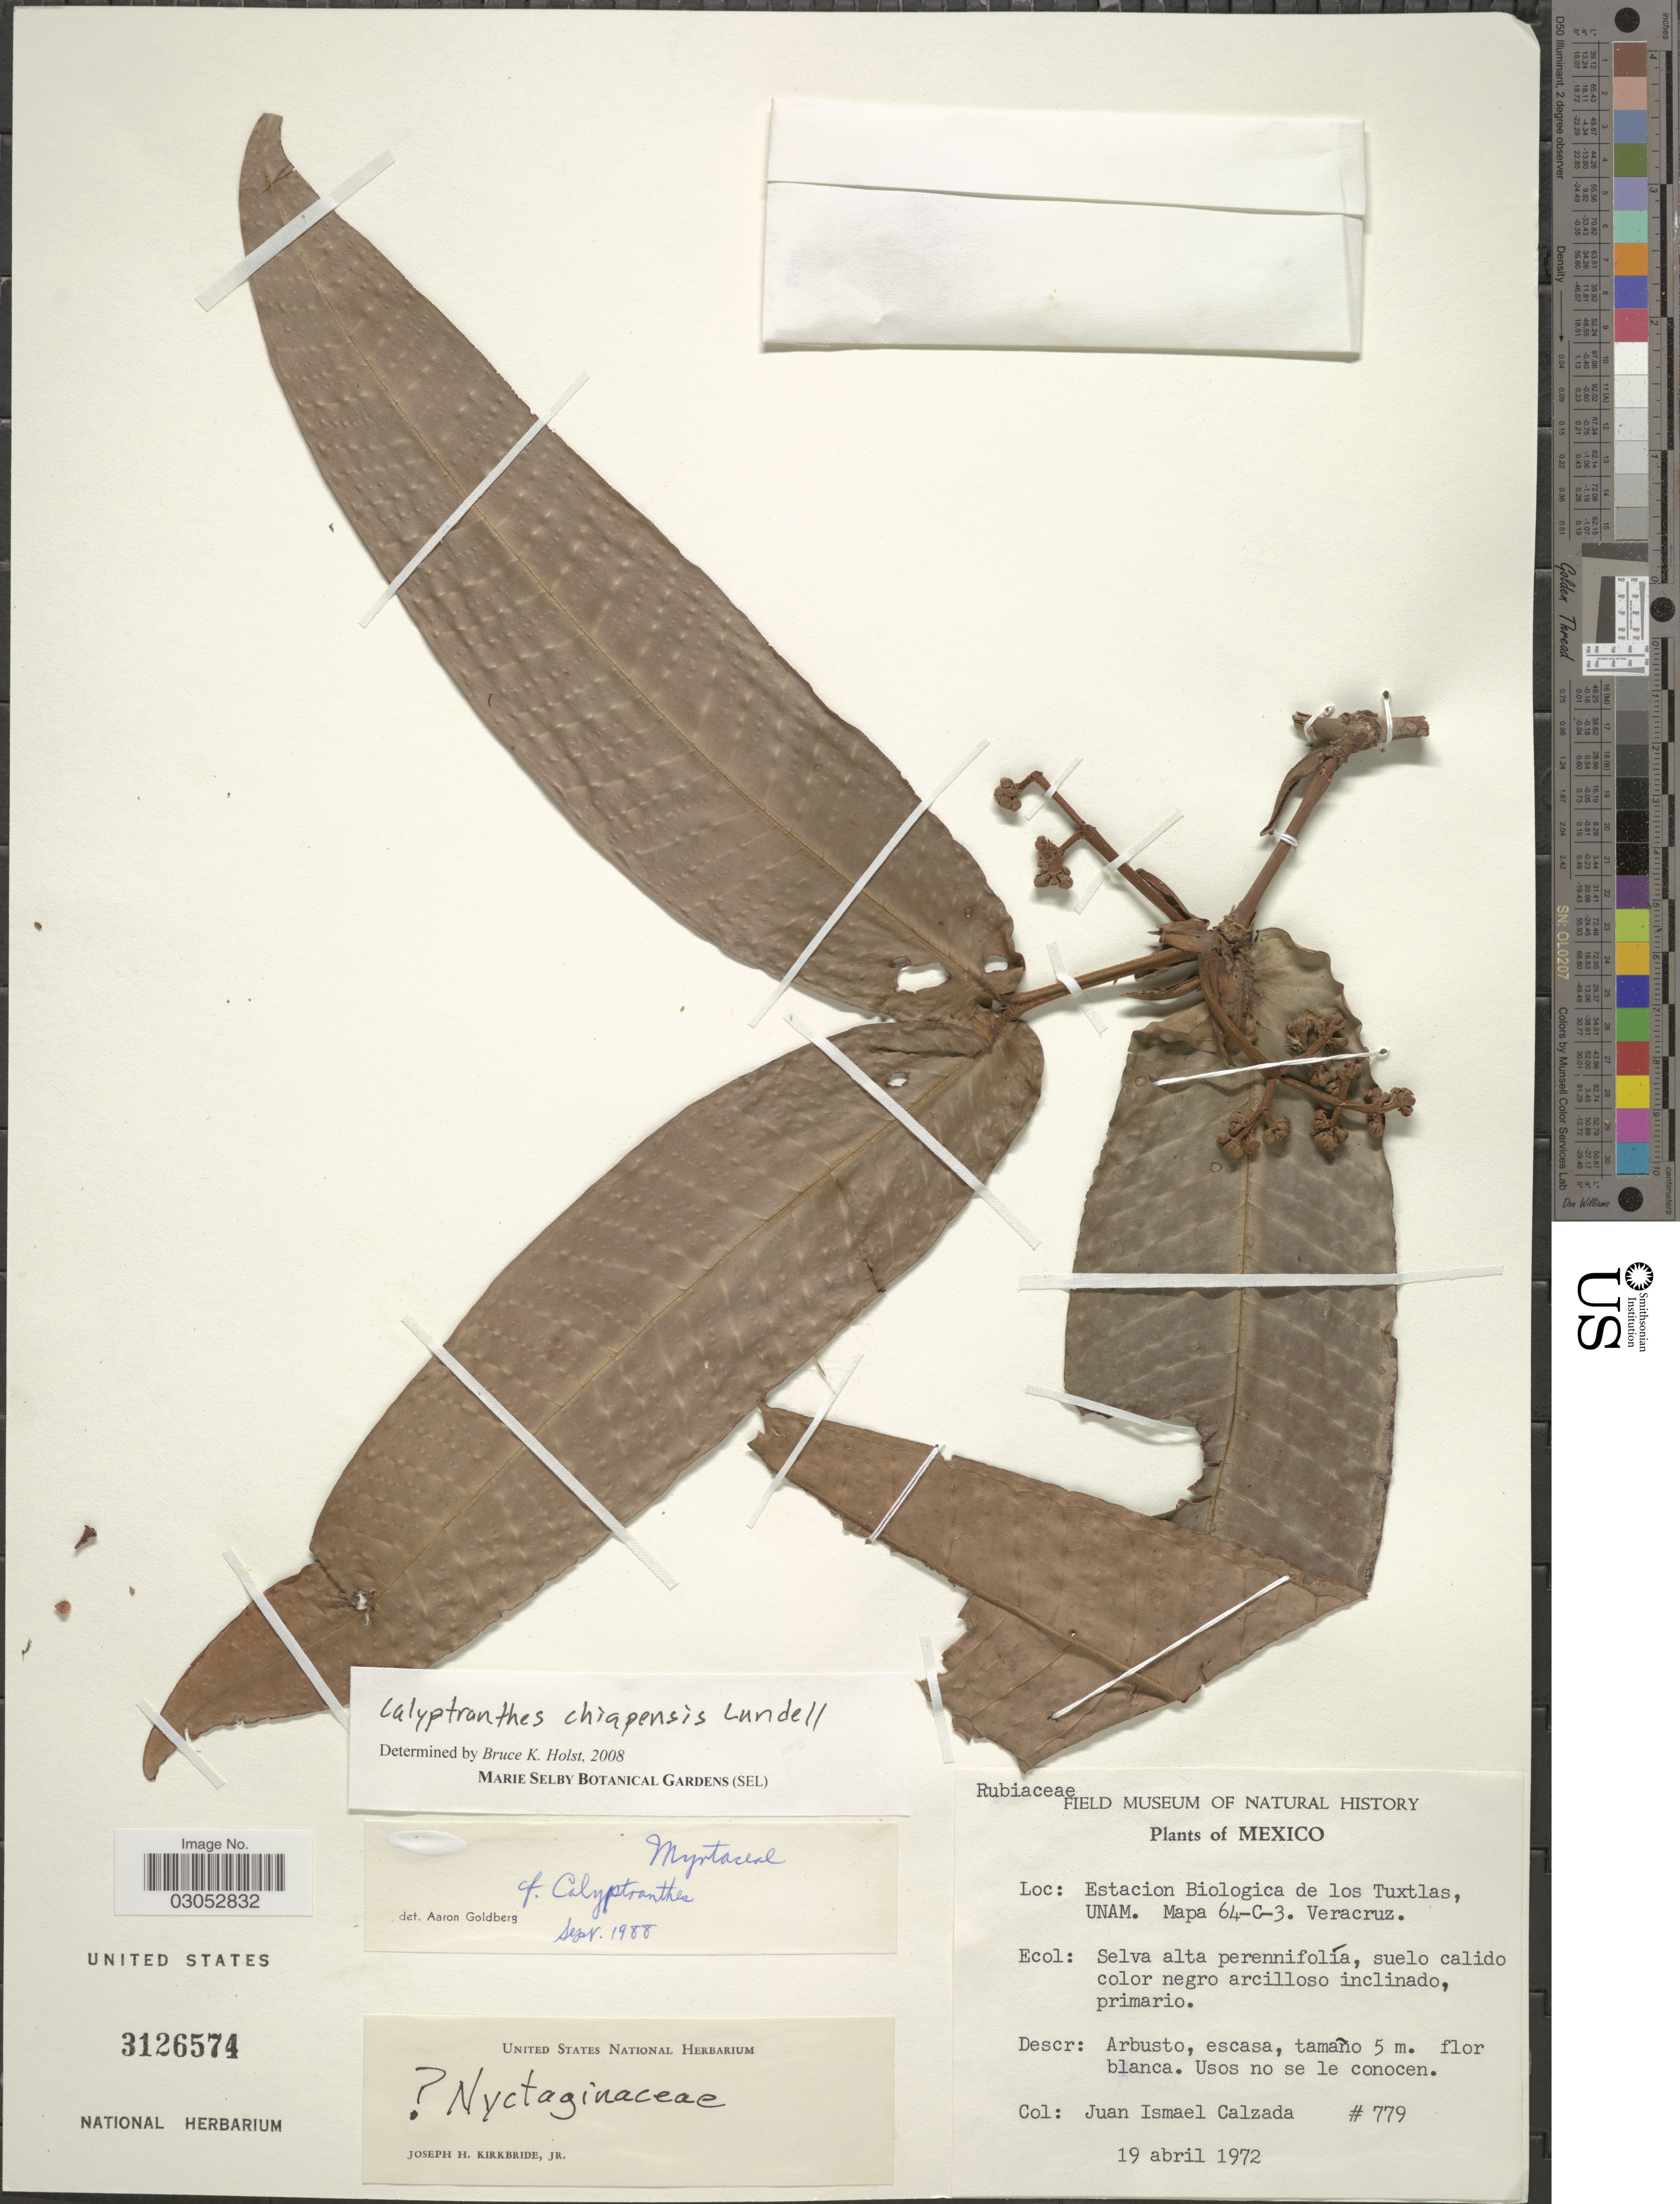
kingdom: Plantae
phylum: Tracheophyta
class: Magnoliopsida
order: Myrtales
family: Myrtaceae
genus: Myrcia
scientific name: Myrcia bartlettii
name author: (Standl.) A.R. Lourenço & Sánchez-Cháv.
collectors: J. I. Calzada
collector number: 779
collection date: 1972-04-19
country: Mexico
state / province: Veracruz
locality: Estacion Biologica de los Tuxtlas, UNAM. Mapa 64-C-3. Veracruz.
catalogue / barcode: US 3126574